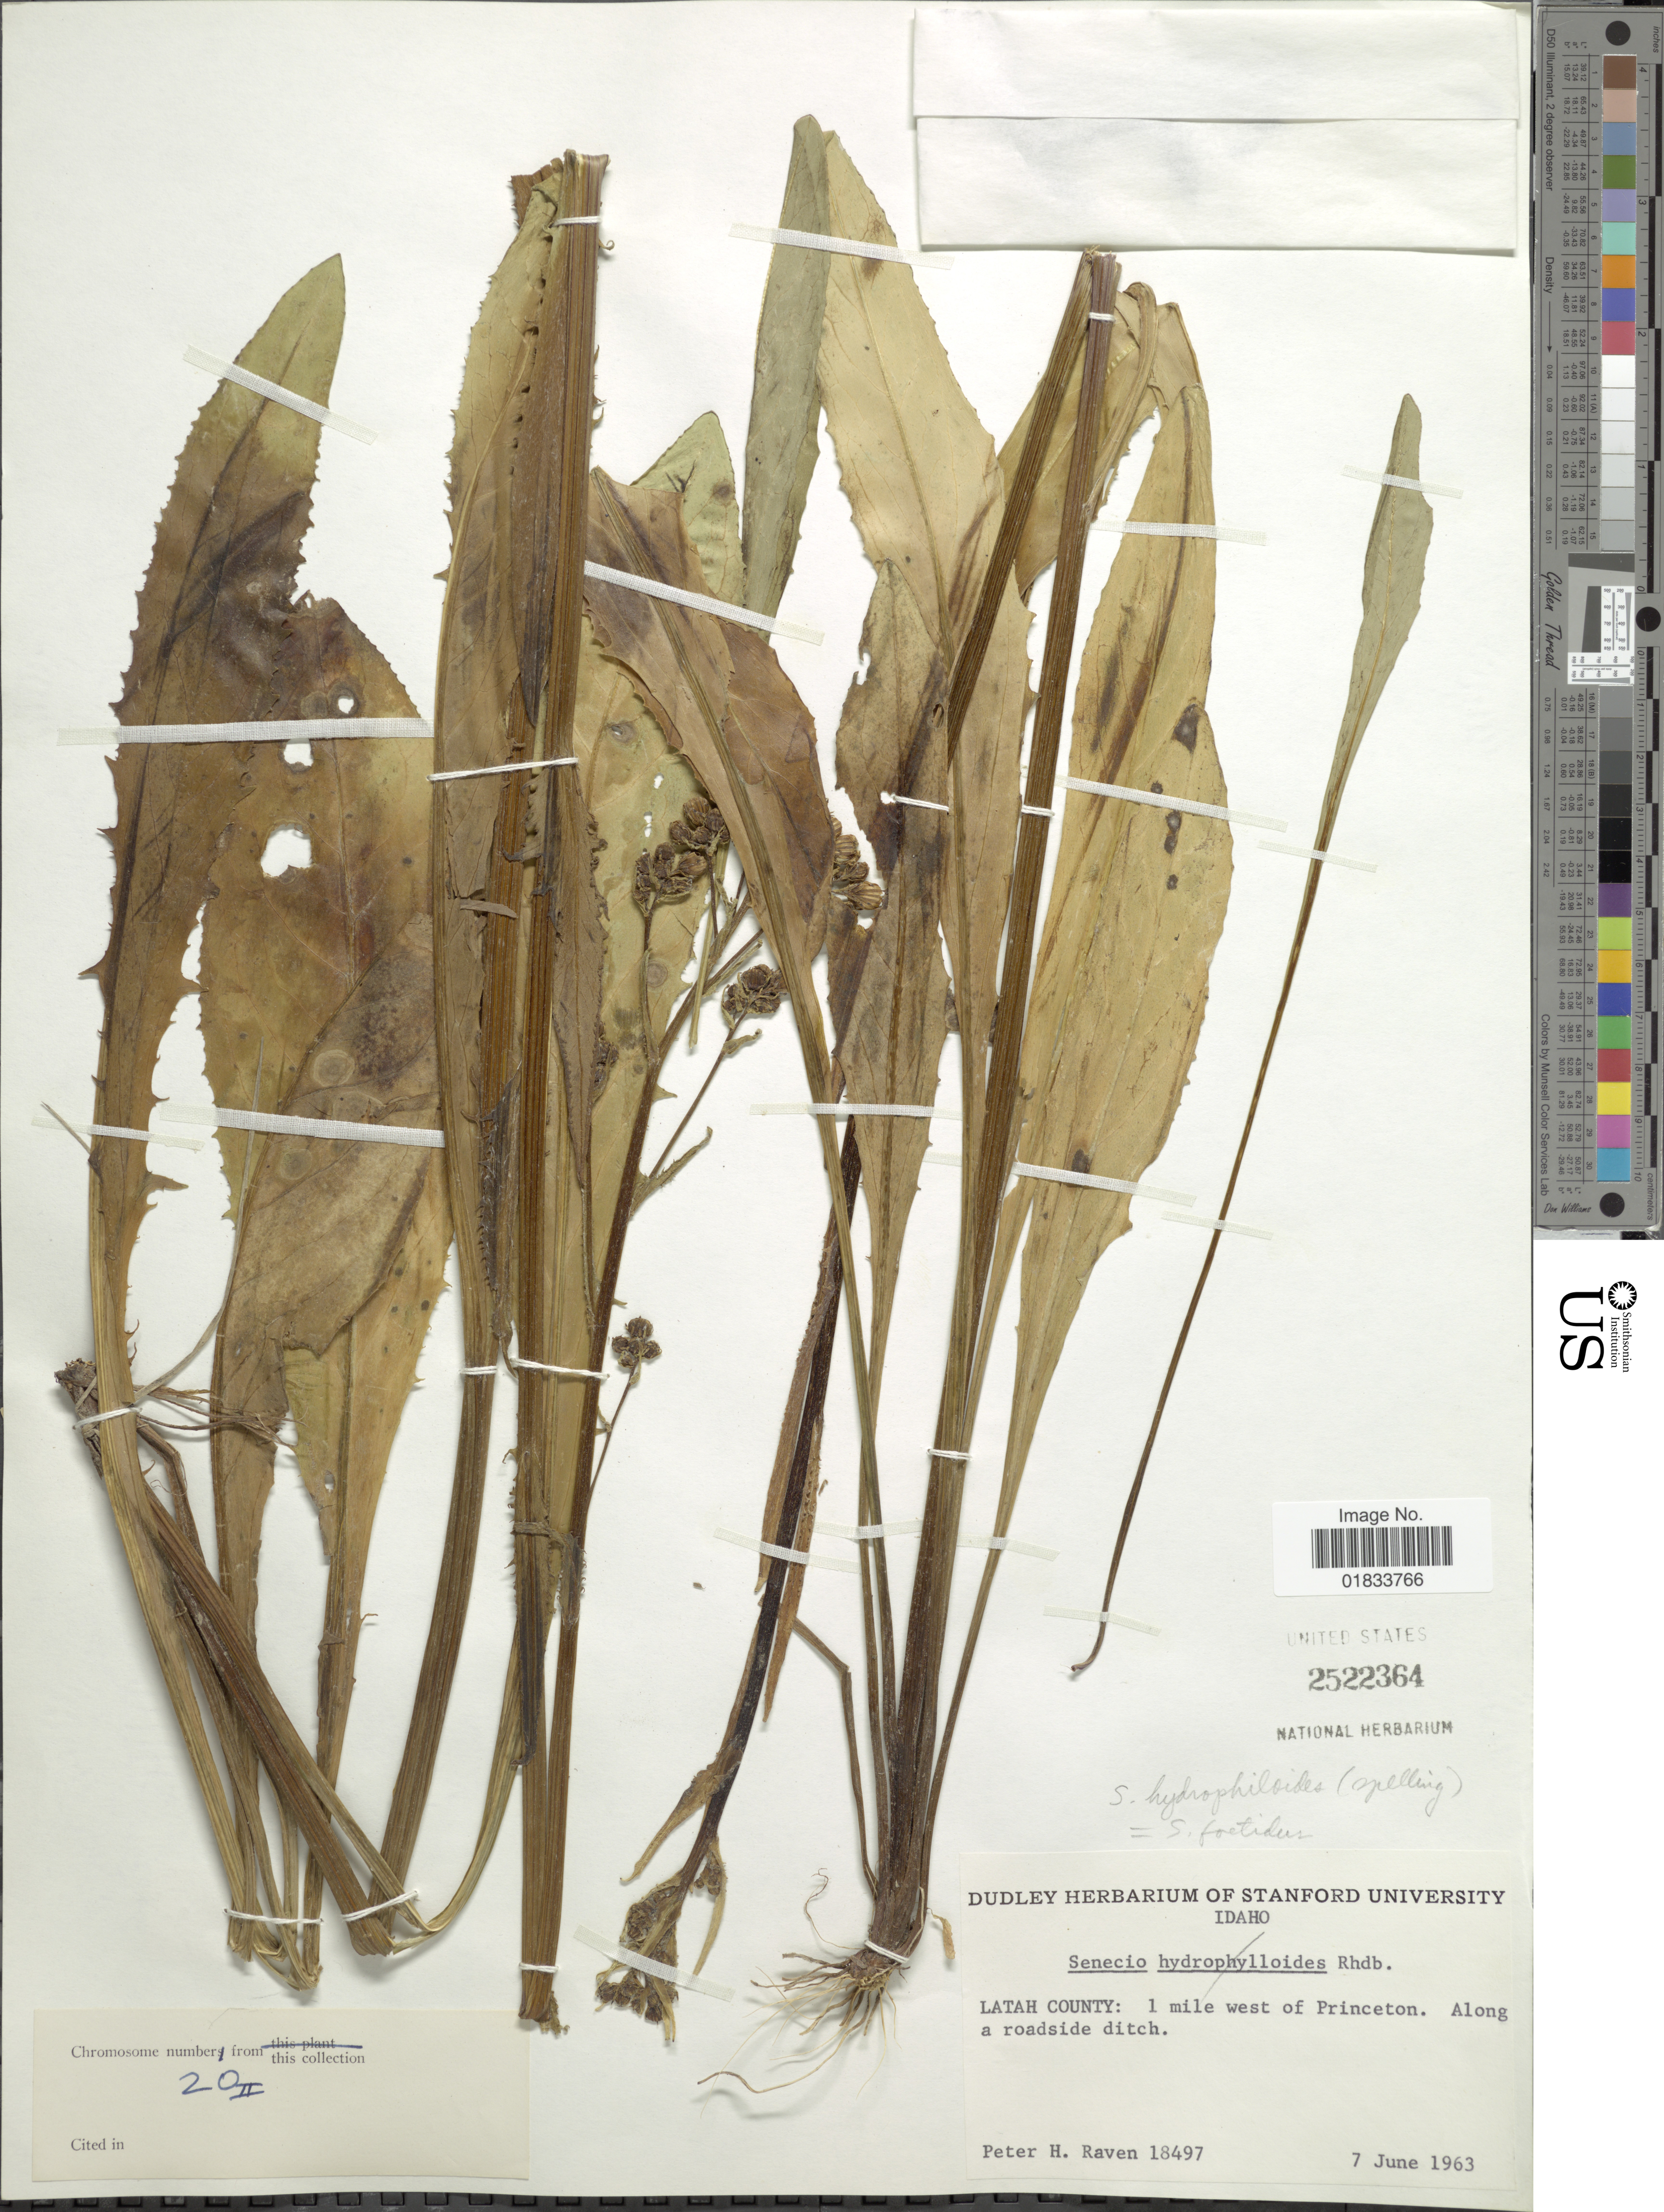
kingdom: Plantae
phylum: Tracheophyta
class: Magnoliopsida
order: Asterales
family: Asteraceae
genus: Senecio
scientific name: Senecio hydrophiloides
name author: Rydb.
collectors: P. Raven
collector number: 18497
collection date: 1963-06-07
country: United States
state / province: Idaho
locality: Latah County: 1 mile west of Princeton. Along a roadside ditch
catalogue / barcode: US 2522364